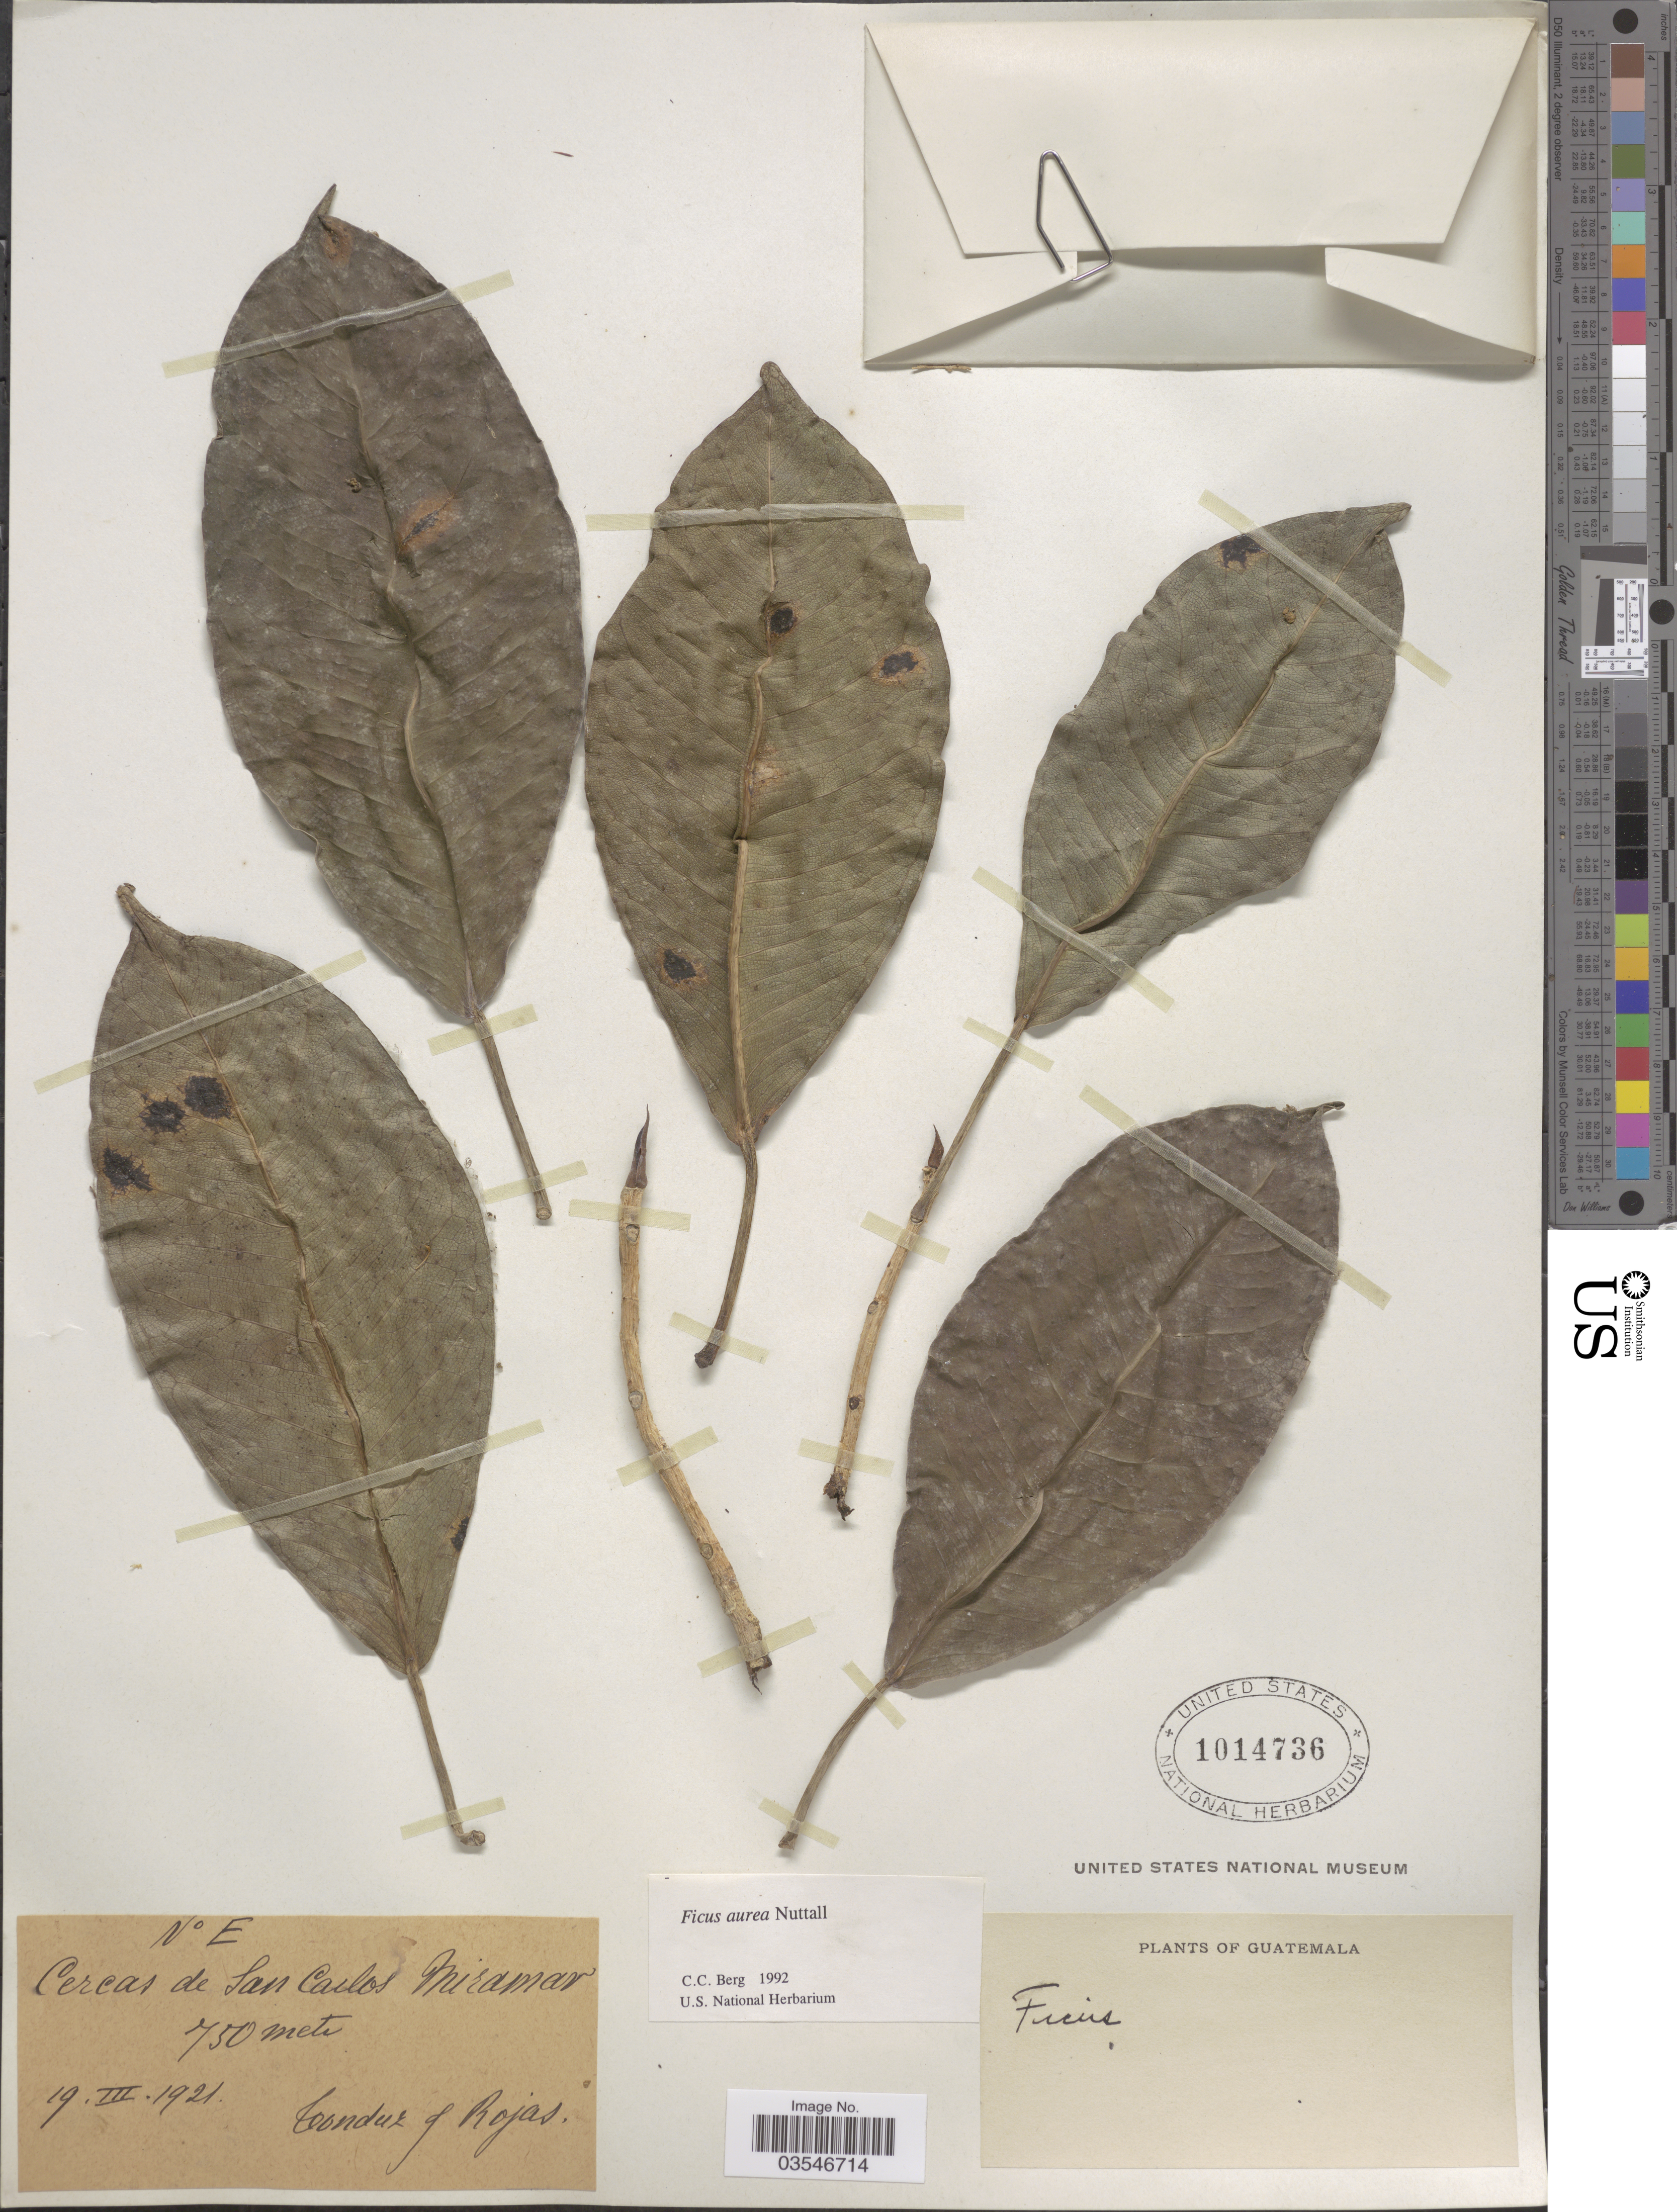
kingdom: Plantae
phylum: Tracheophyta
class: Magnoliopsida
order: Rosales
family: Moraceae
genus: Ficus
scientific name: Ficus aurea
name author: Nutt.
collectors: Tonduz & Rojas, --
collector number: E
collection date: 1921-03-19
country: Guatemala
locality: Cercas de San Carlos Miramar.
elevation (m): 750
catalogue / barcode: US 1014736